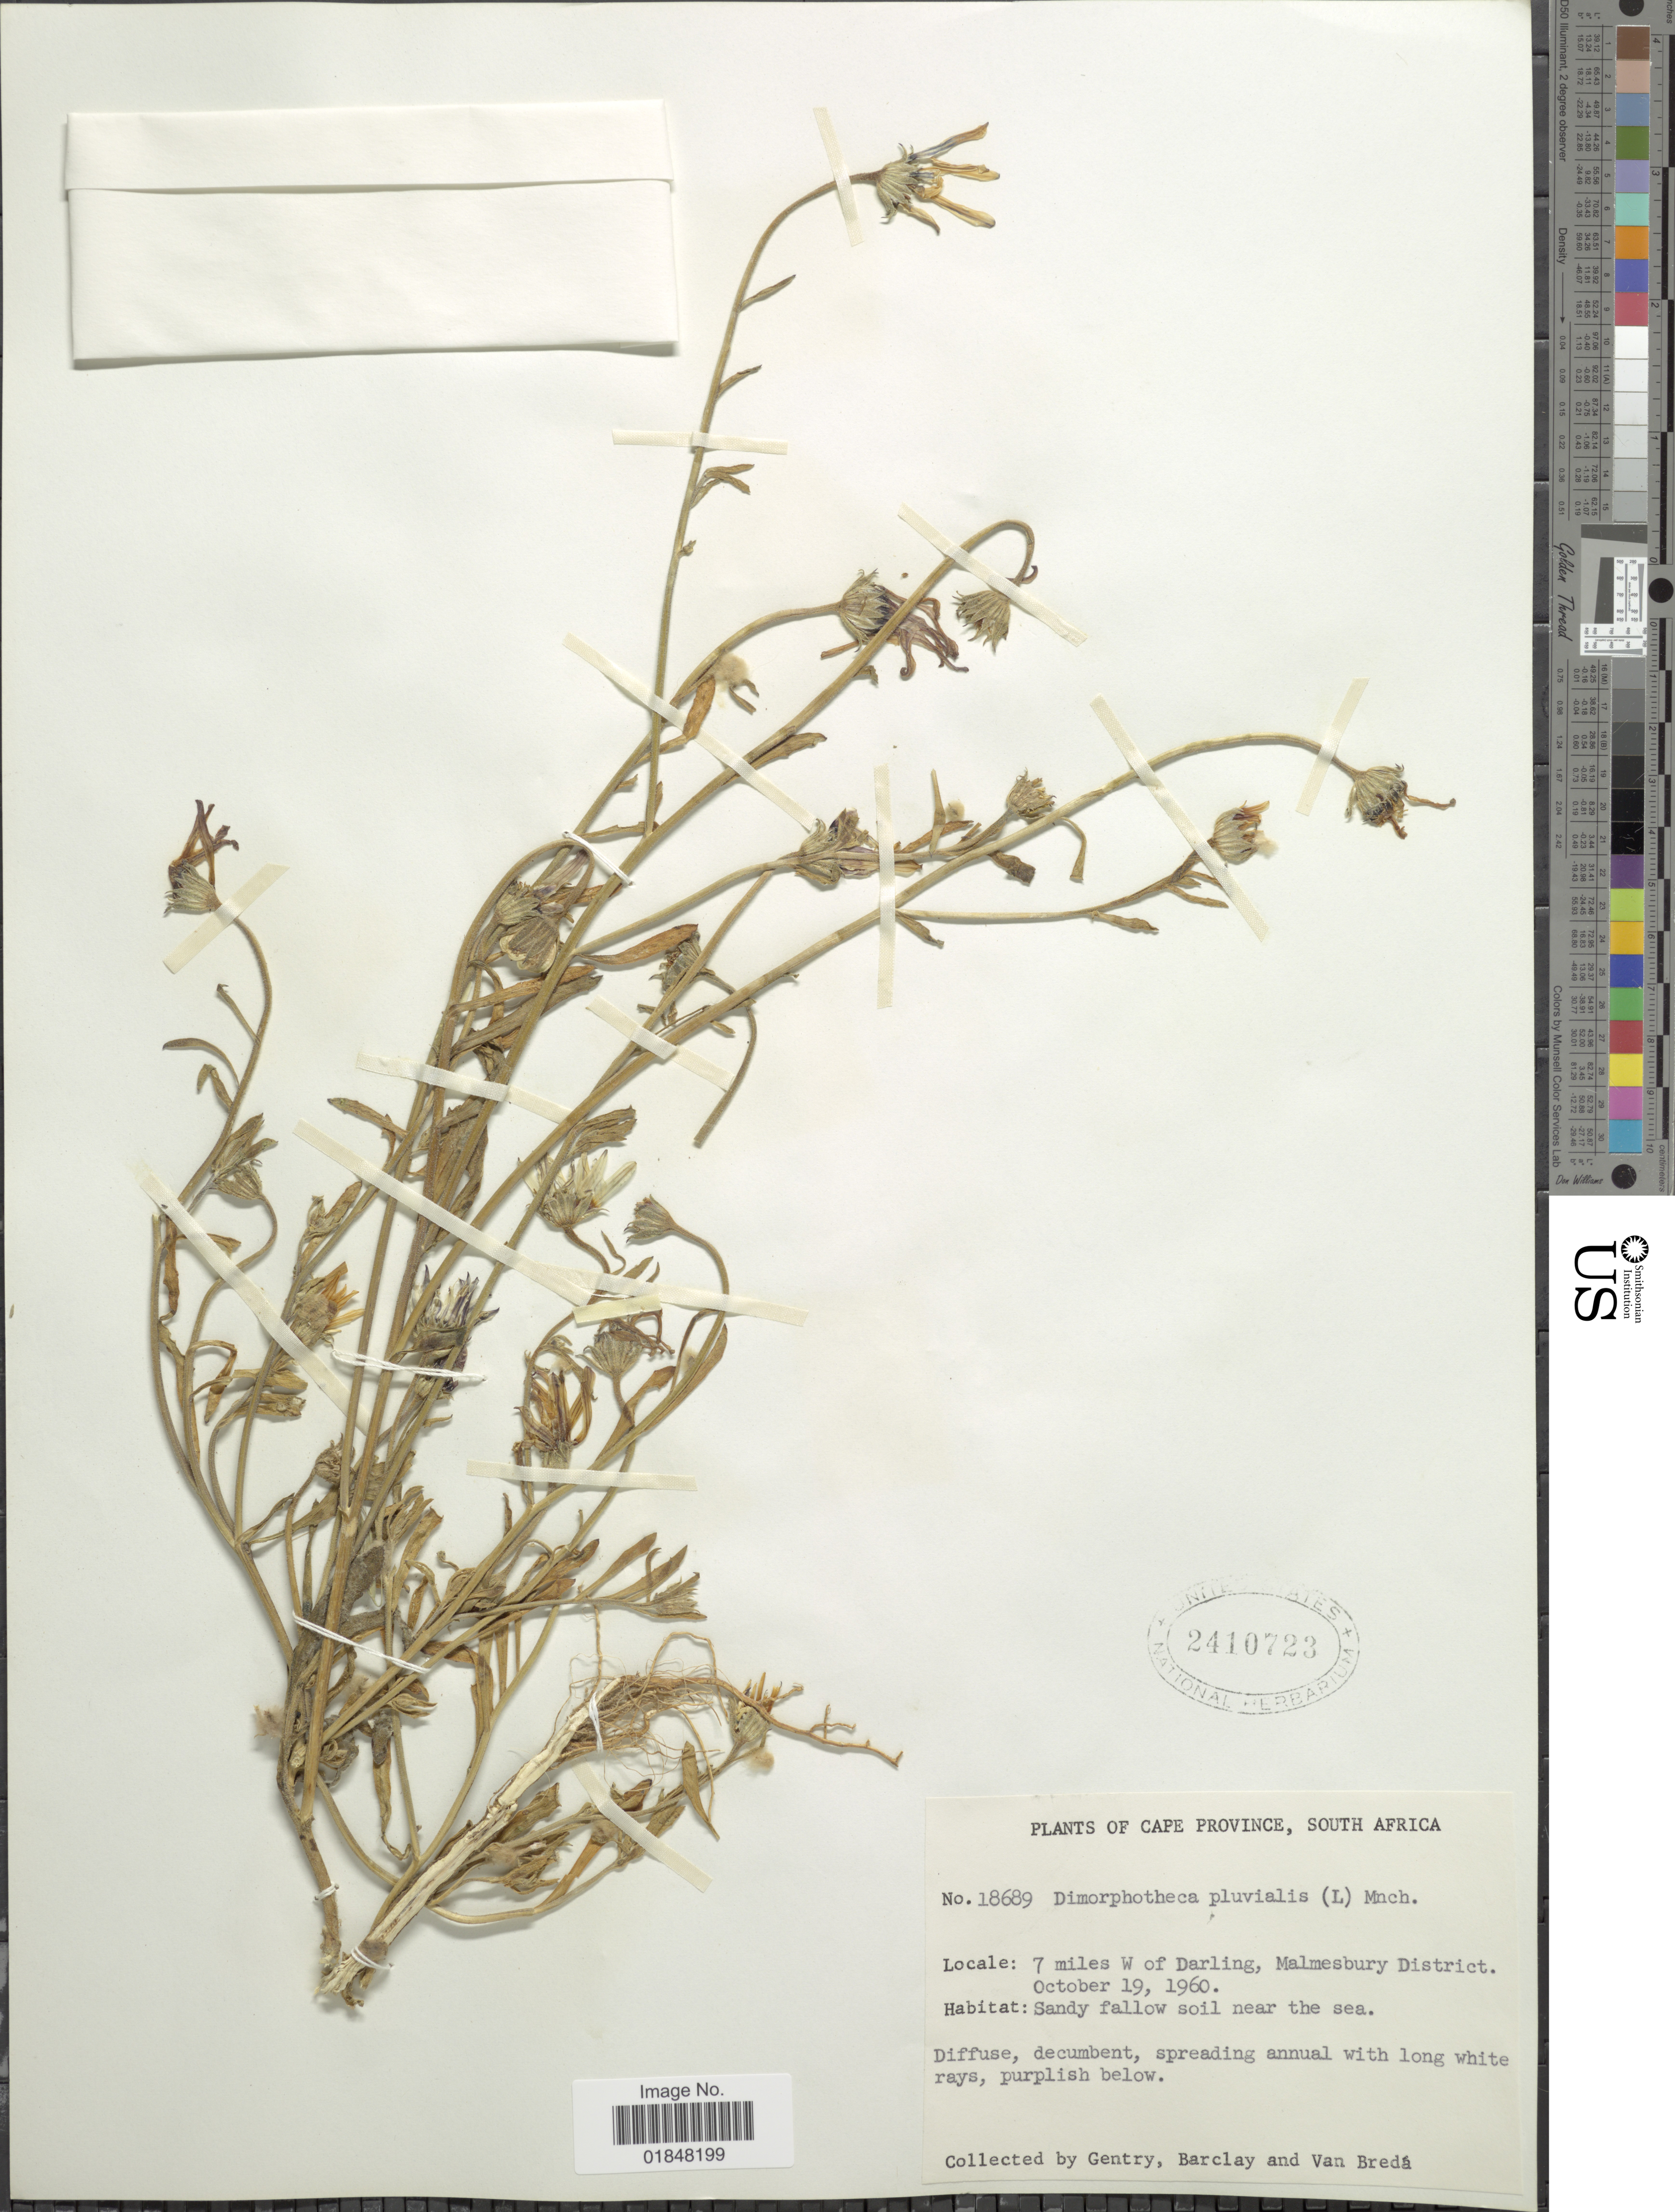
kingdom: Plantae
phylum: Tracheophyta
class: Magnoliopsida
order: Asterales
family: Asteraceae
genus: Dimorphotheca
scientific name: Dimorphotheca pluvialis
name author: (L.) Moench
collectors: Gentry, --, -- Barclay & P. Van Breda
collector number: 18689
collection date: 1960-10-19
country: South Africa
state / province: Western Cape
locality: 7 miles W of Darling, Malmesbury District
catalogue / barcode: US 2410723